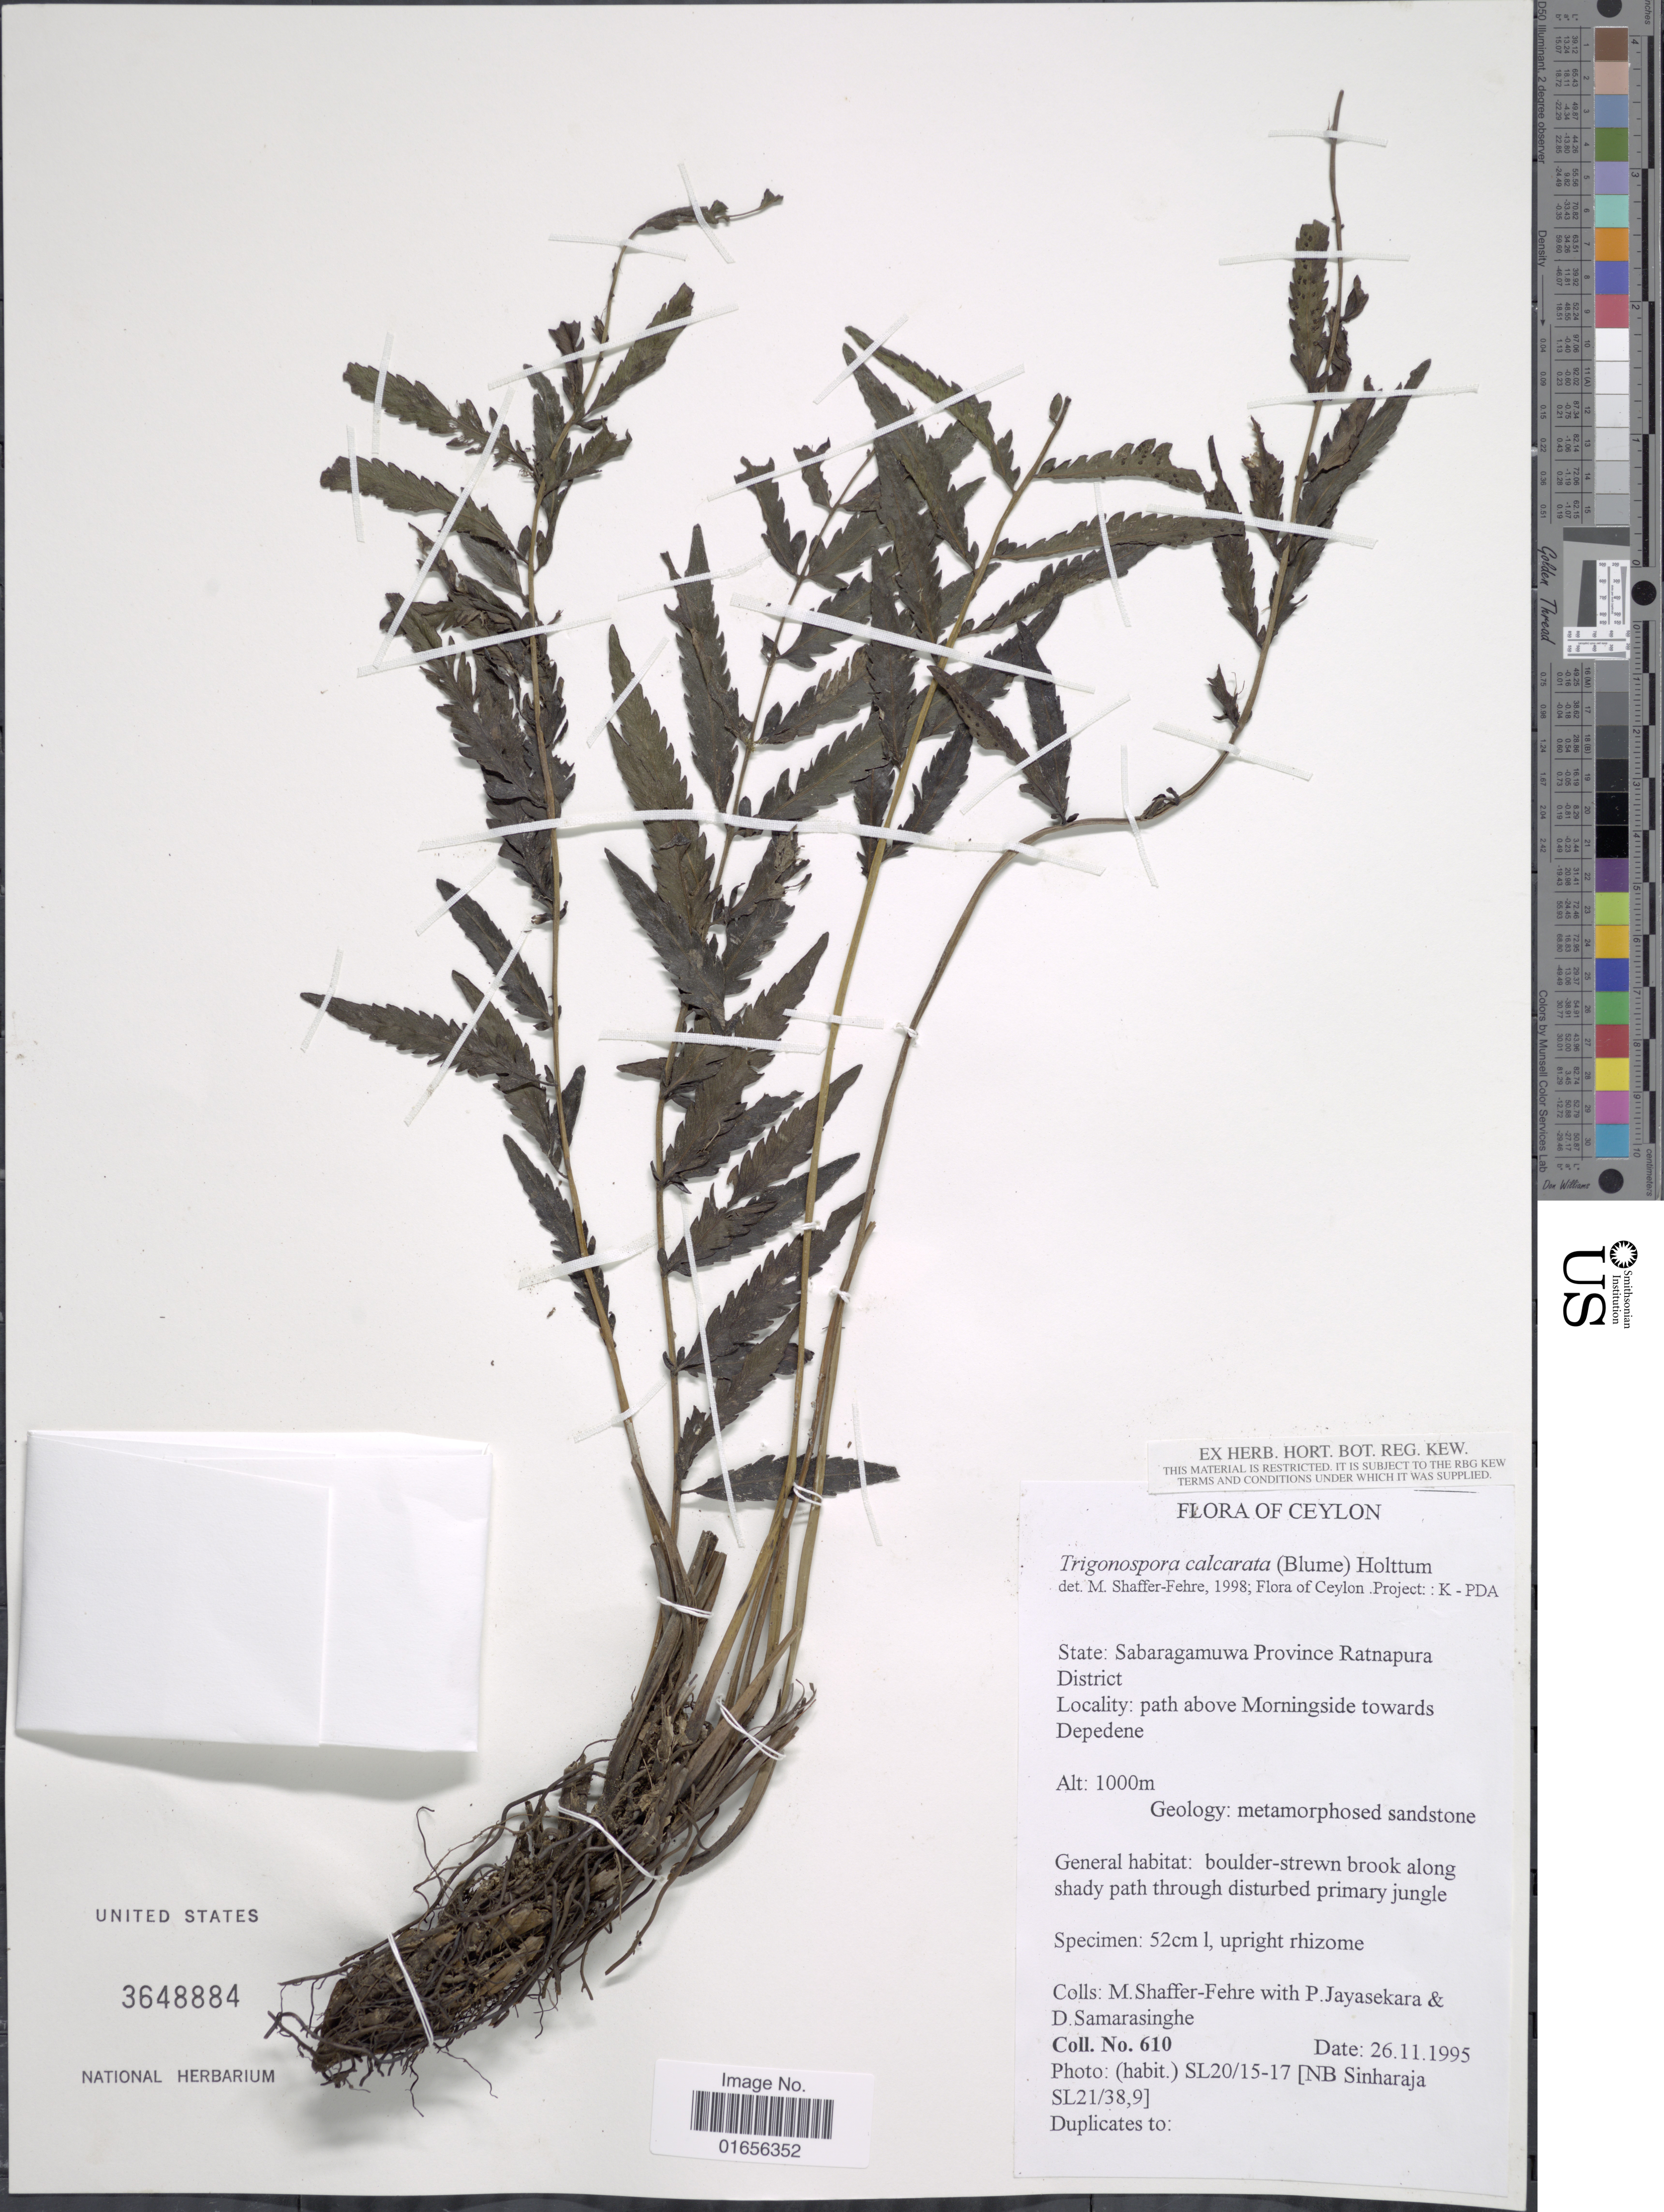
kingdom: Plantae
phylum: Tracheophyta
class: Polypodiopsida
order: Polypodiales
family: Thelypteridaceae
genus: Trigonospora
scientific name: Trigonospora calcarata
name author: (Blume) Holttum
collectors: M. Shaffer-Fehre, P. Jayasekera & D. Samarasinghe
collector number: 610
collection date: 1995-11-26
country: Sri Lanka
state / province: Sabaragamuwa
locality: Ceylon. Sabaragamuwa Province Ratnapura District. Path above Morningside towards Depedene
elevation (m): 1000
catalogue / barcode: US 3648884